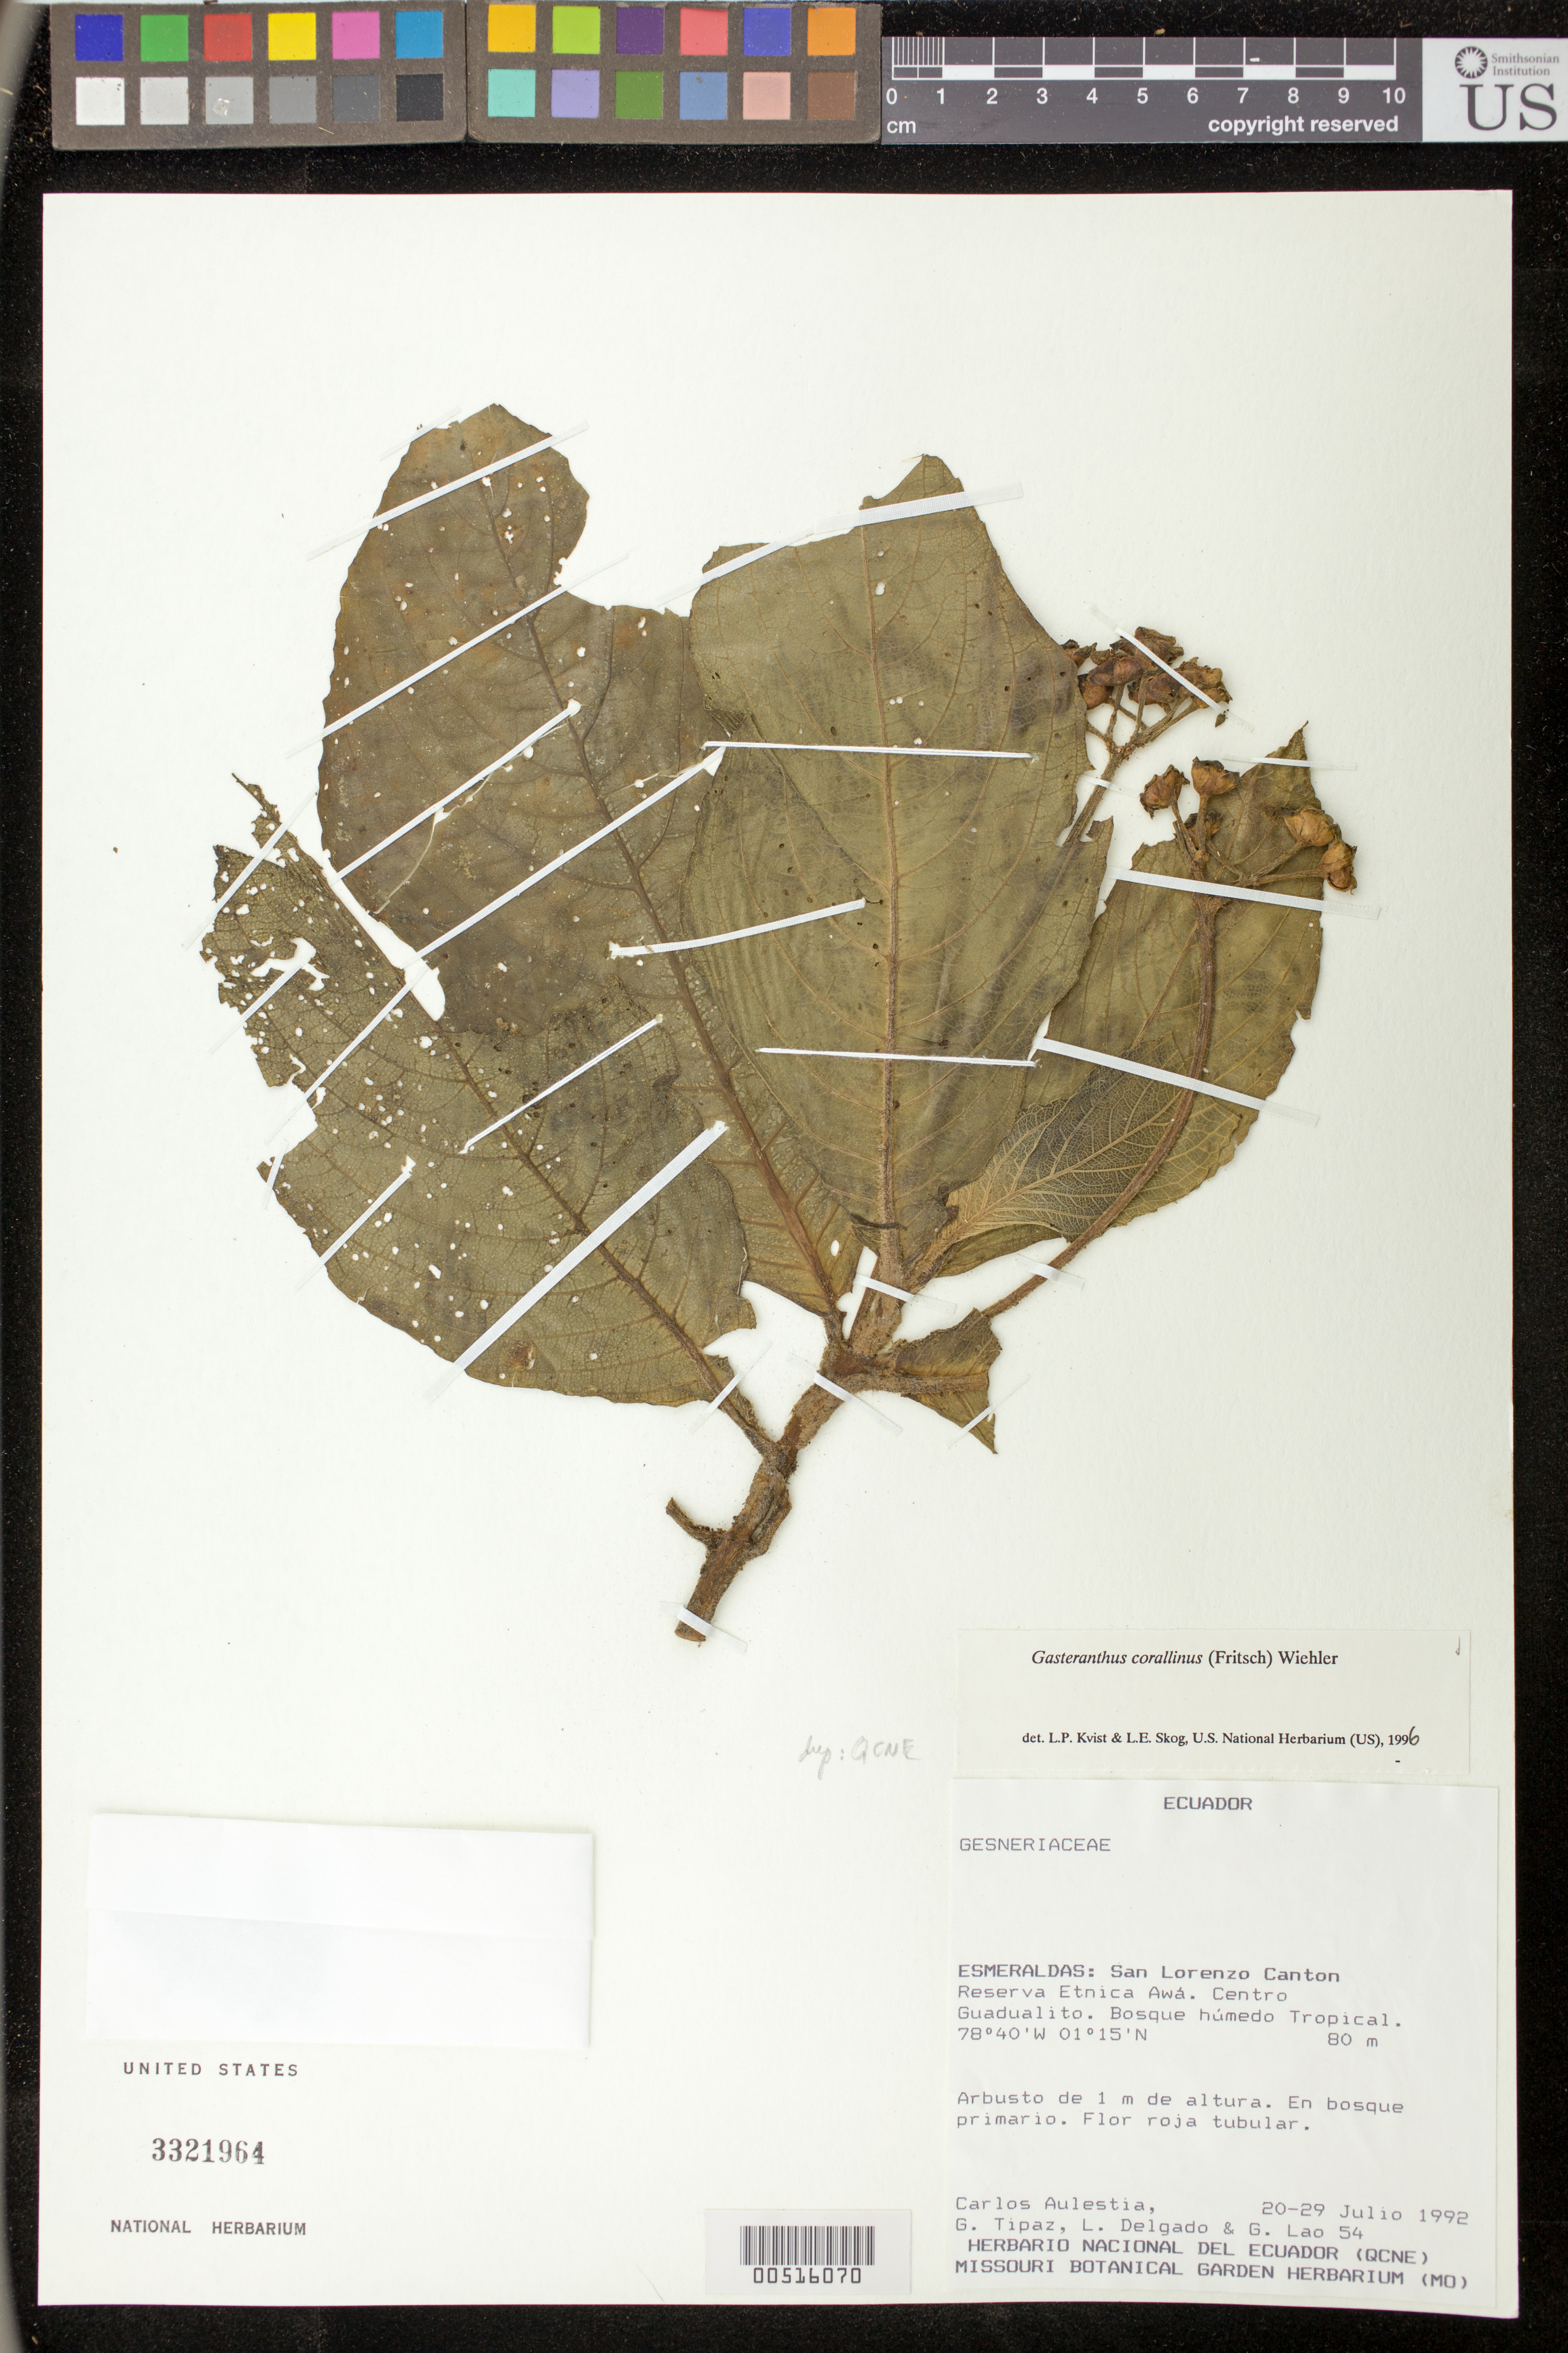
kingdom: Plantae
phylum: Tracheophyta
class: Magnoliopsida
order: Lamiales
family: Gesneriaceae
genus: Gasteranthus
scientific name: Gasteranthus corallinus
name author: (Fritsch) Wiehler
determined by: Skog, Laurence E.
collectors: C. Aulestia, G. Tipaz, L. Delgado V. & G. Lao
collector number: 54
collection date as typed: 20-29 Jul 1992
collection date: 1992-07-20/1992-07-29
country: Ecuador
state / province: Esmeraldas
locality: San Lorenzo Cantón, Reserva Etnica Awá. Centro Guadualito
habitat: Bosque húmedo Tropical; en bosque primario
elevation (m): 80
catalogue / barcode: US 3321964